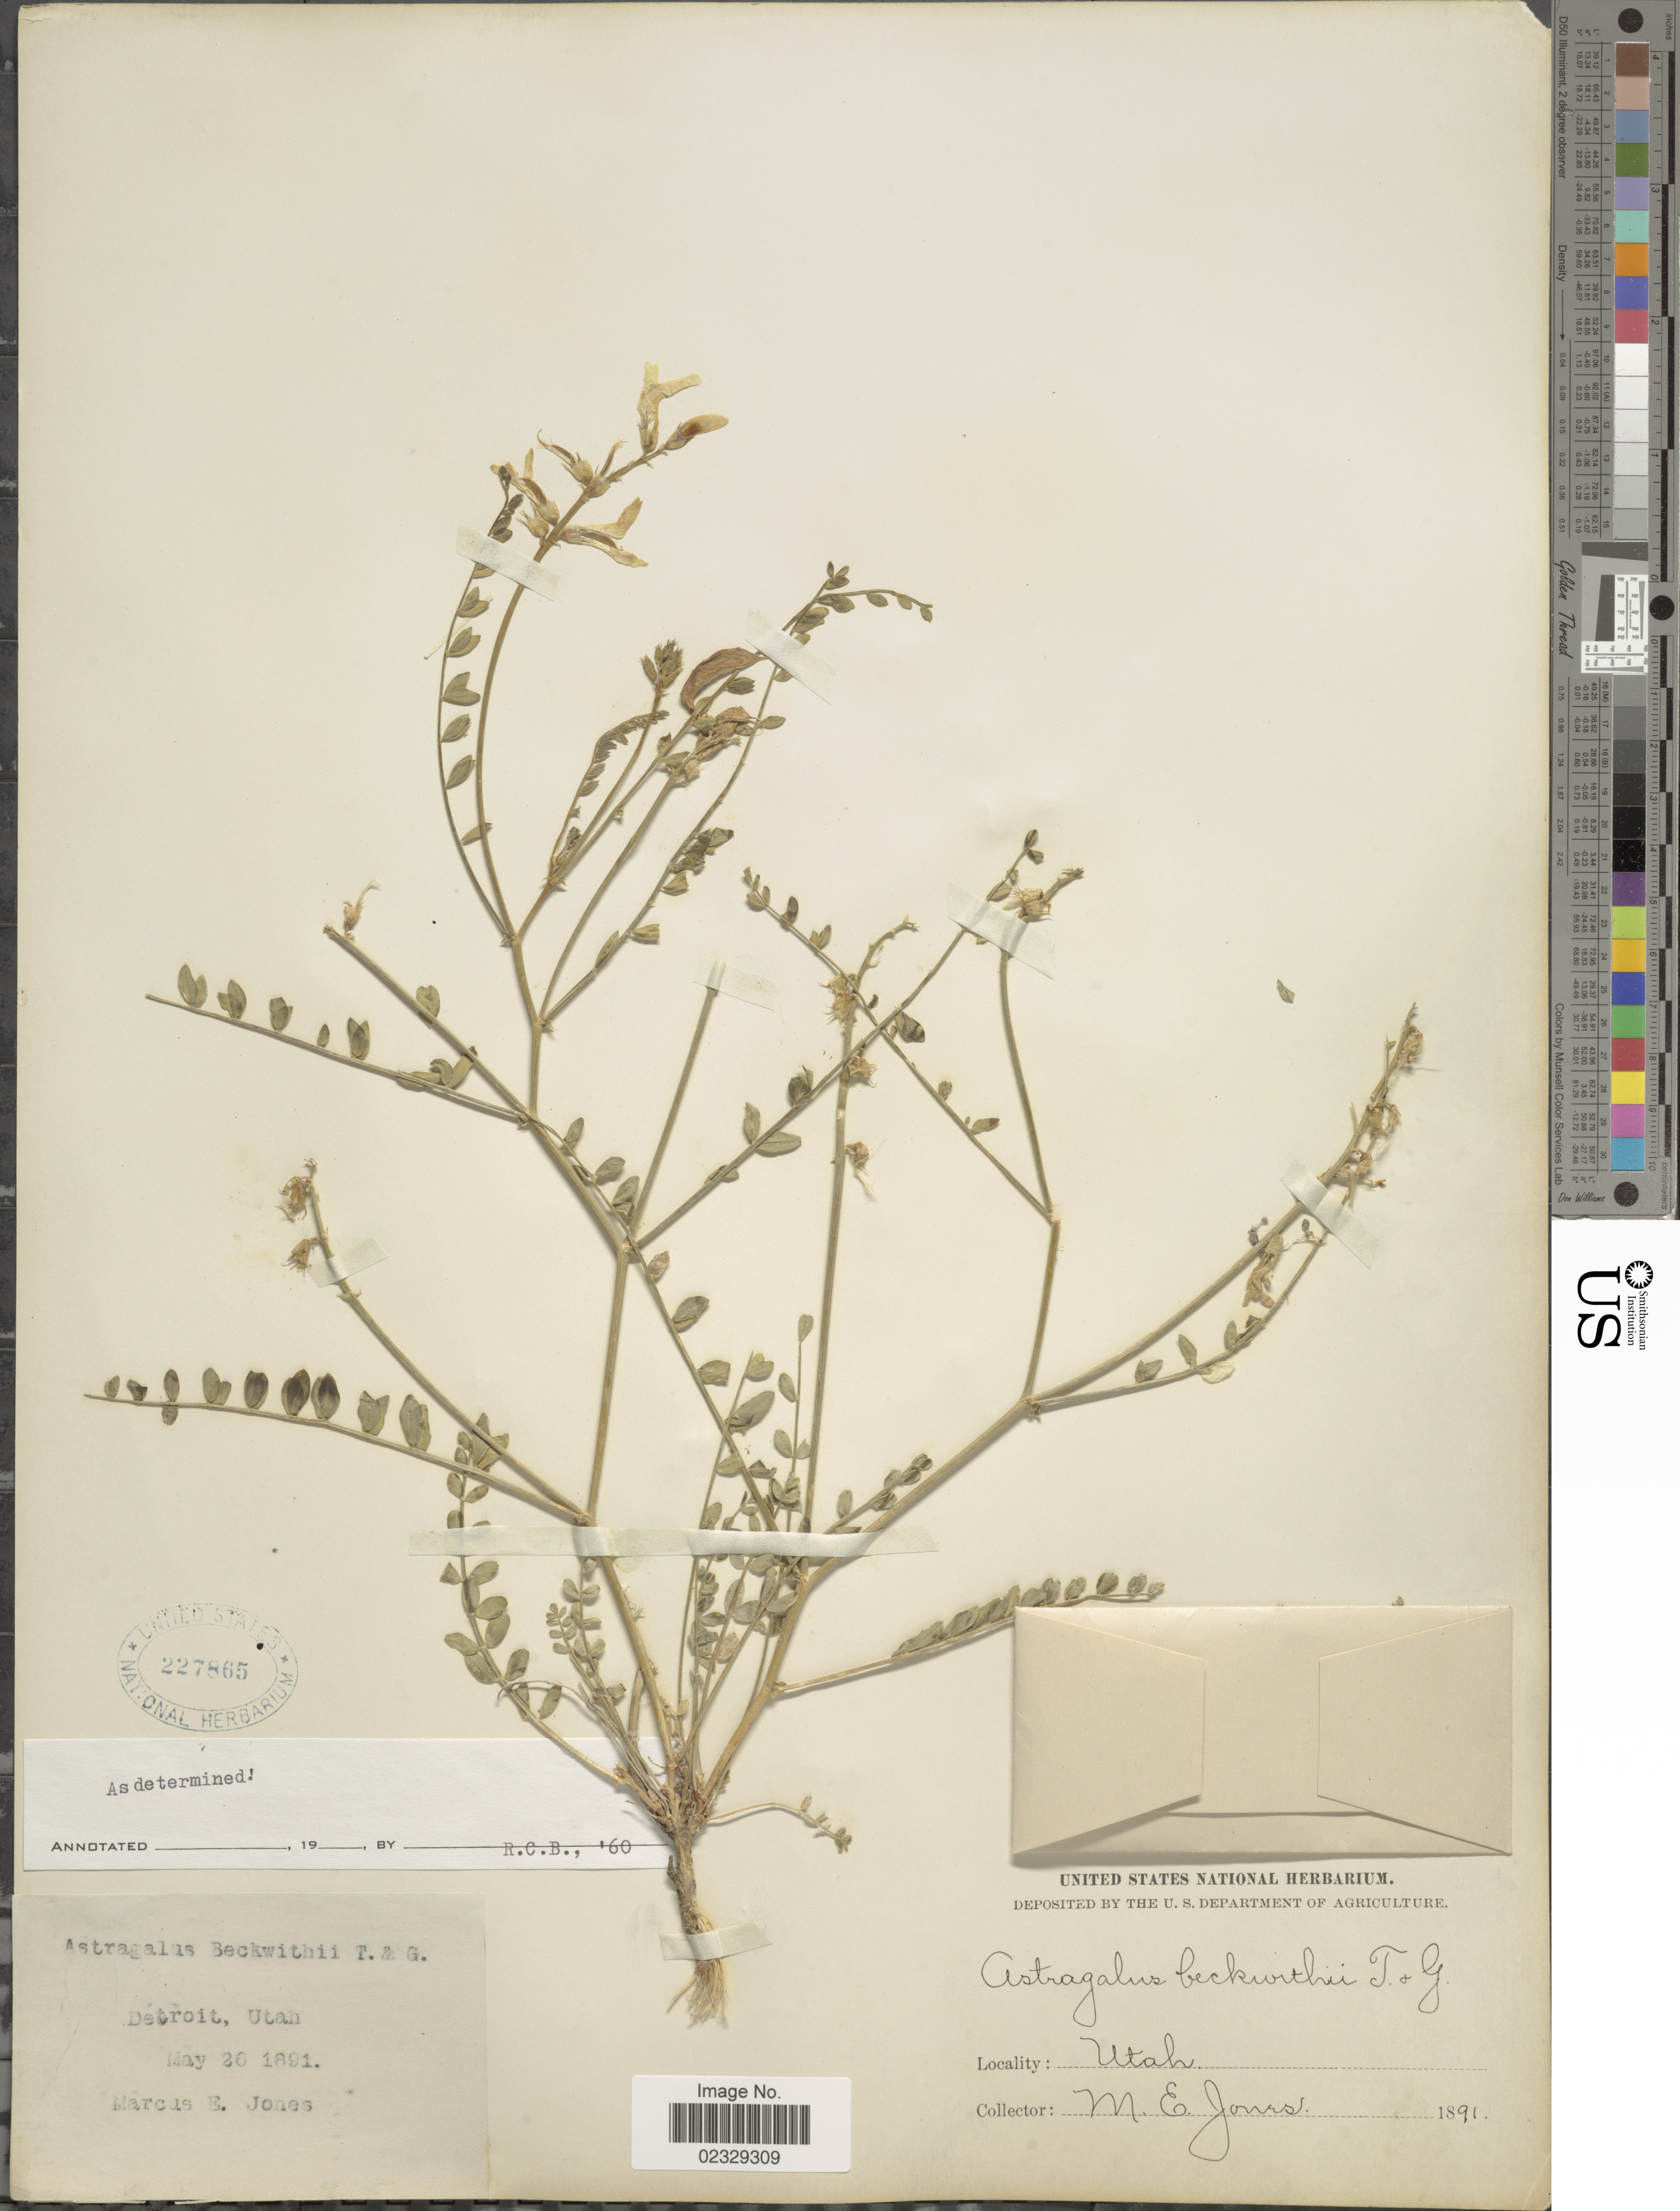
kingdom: Plantae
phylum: Tracheophyta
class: Magnoliopsida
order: Fabales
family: Fabaceae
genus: Astragalus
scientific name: Astragalus beckwithii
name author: Torr. & A. Gray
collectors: M. E. Jones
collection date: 1891-05-26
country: United States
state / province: Utah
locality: Detroit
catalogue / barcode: US 227865